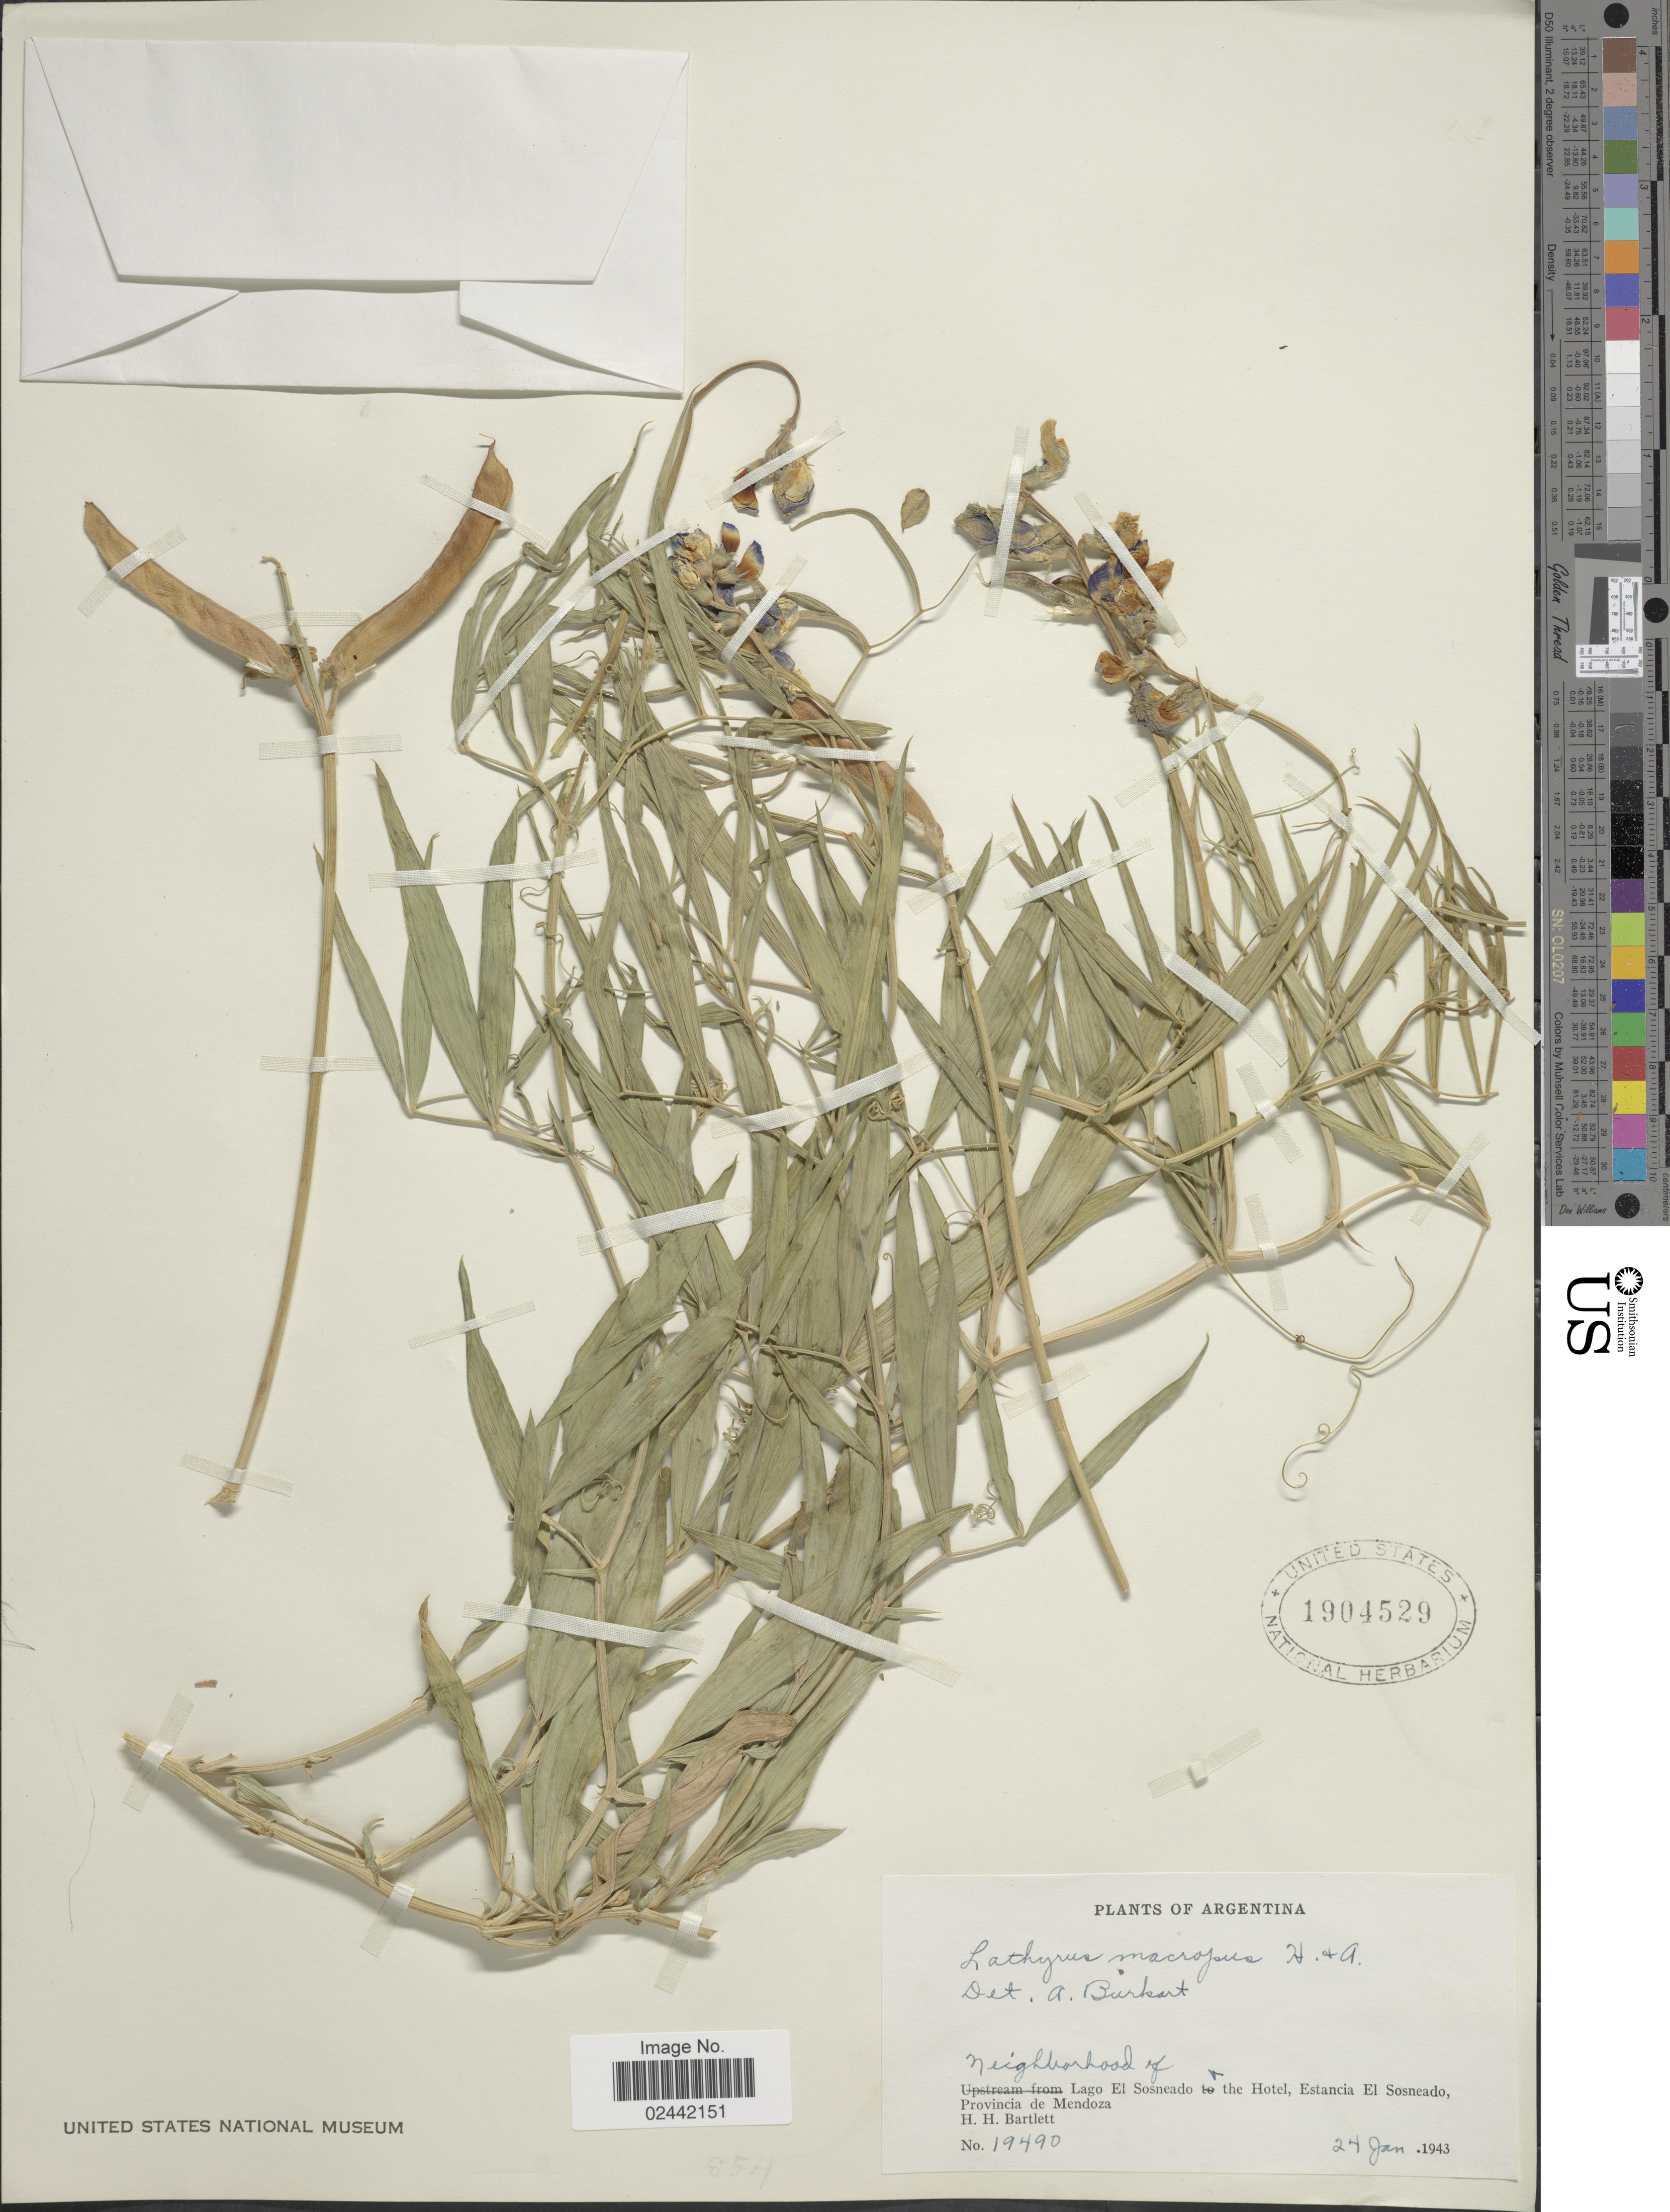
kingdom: Plantae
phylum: Tracheophyta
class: Magnoliopsida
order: Fabales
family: Fabaceae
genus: Lathyrus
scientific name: Lathyrus macropus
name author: Hook. & Arn.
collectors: H. H. Bartlett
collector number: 19490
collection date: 1943-01-24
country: Argentina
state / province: Mendoza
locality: Neighborhood of Lago El Sosneado + the Hotel, Estancia El Sosneado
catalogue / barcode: US 1904529